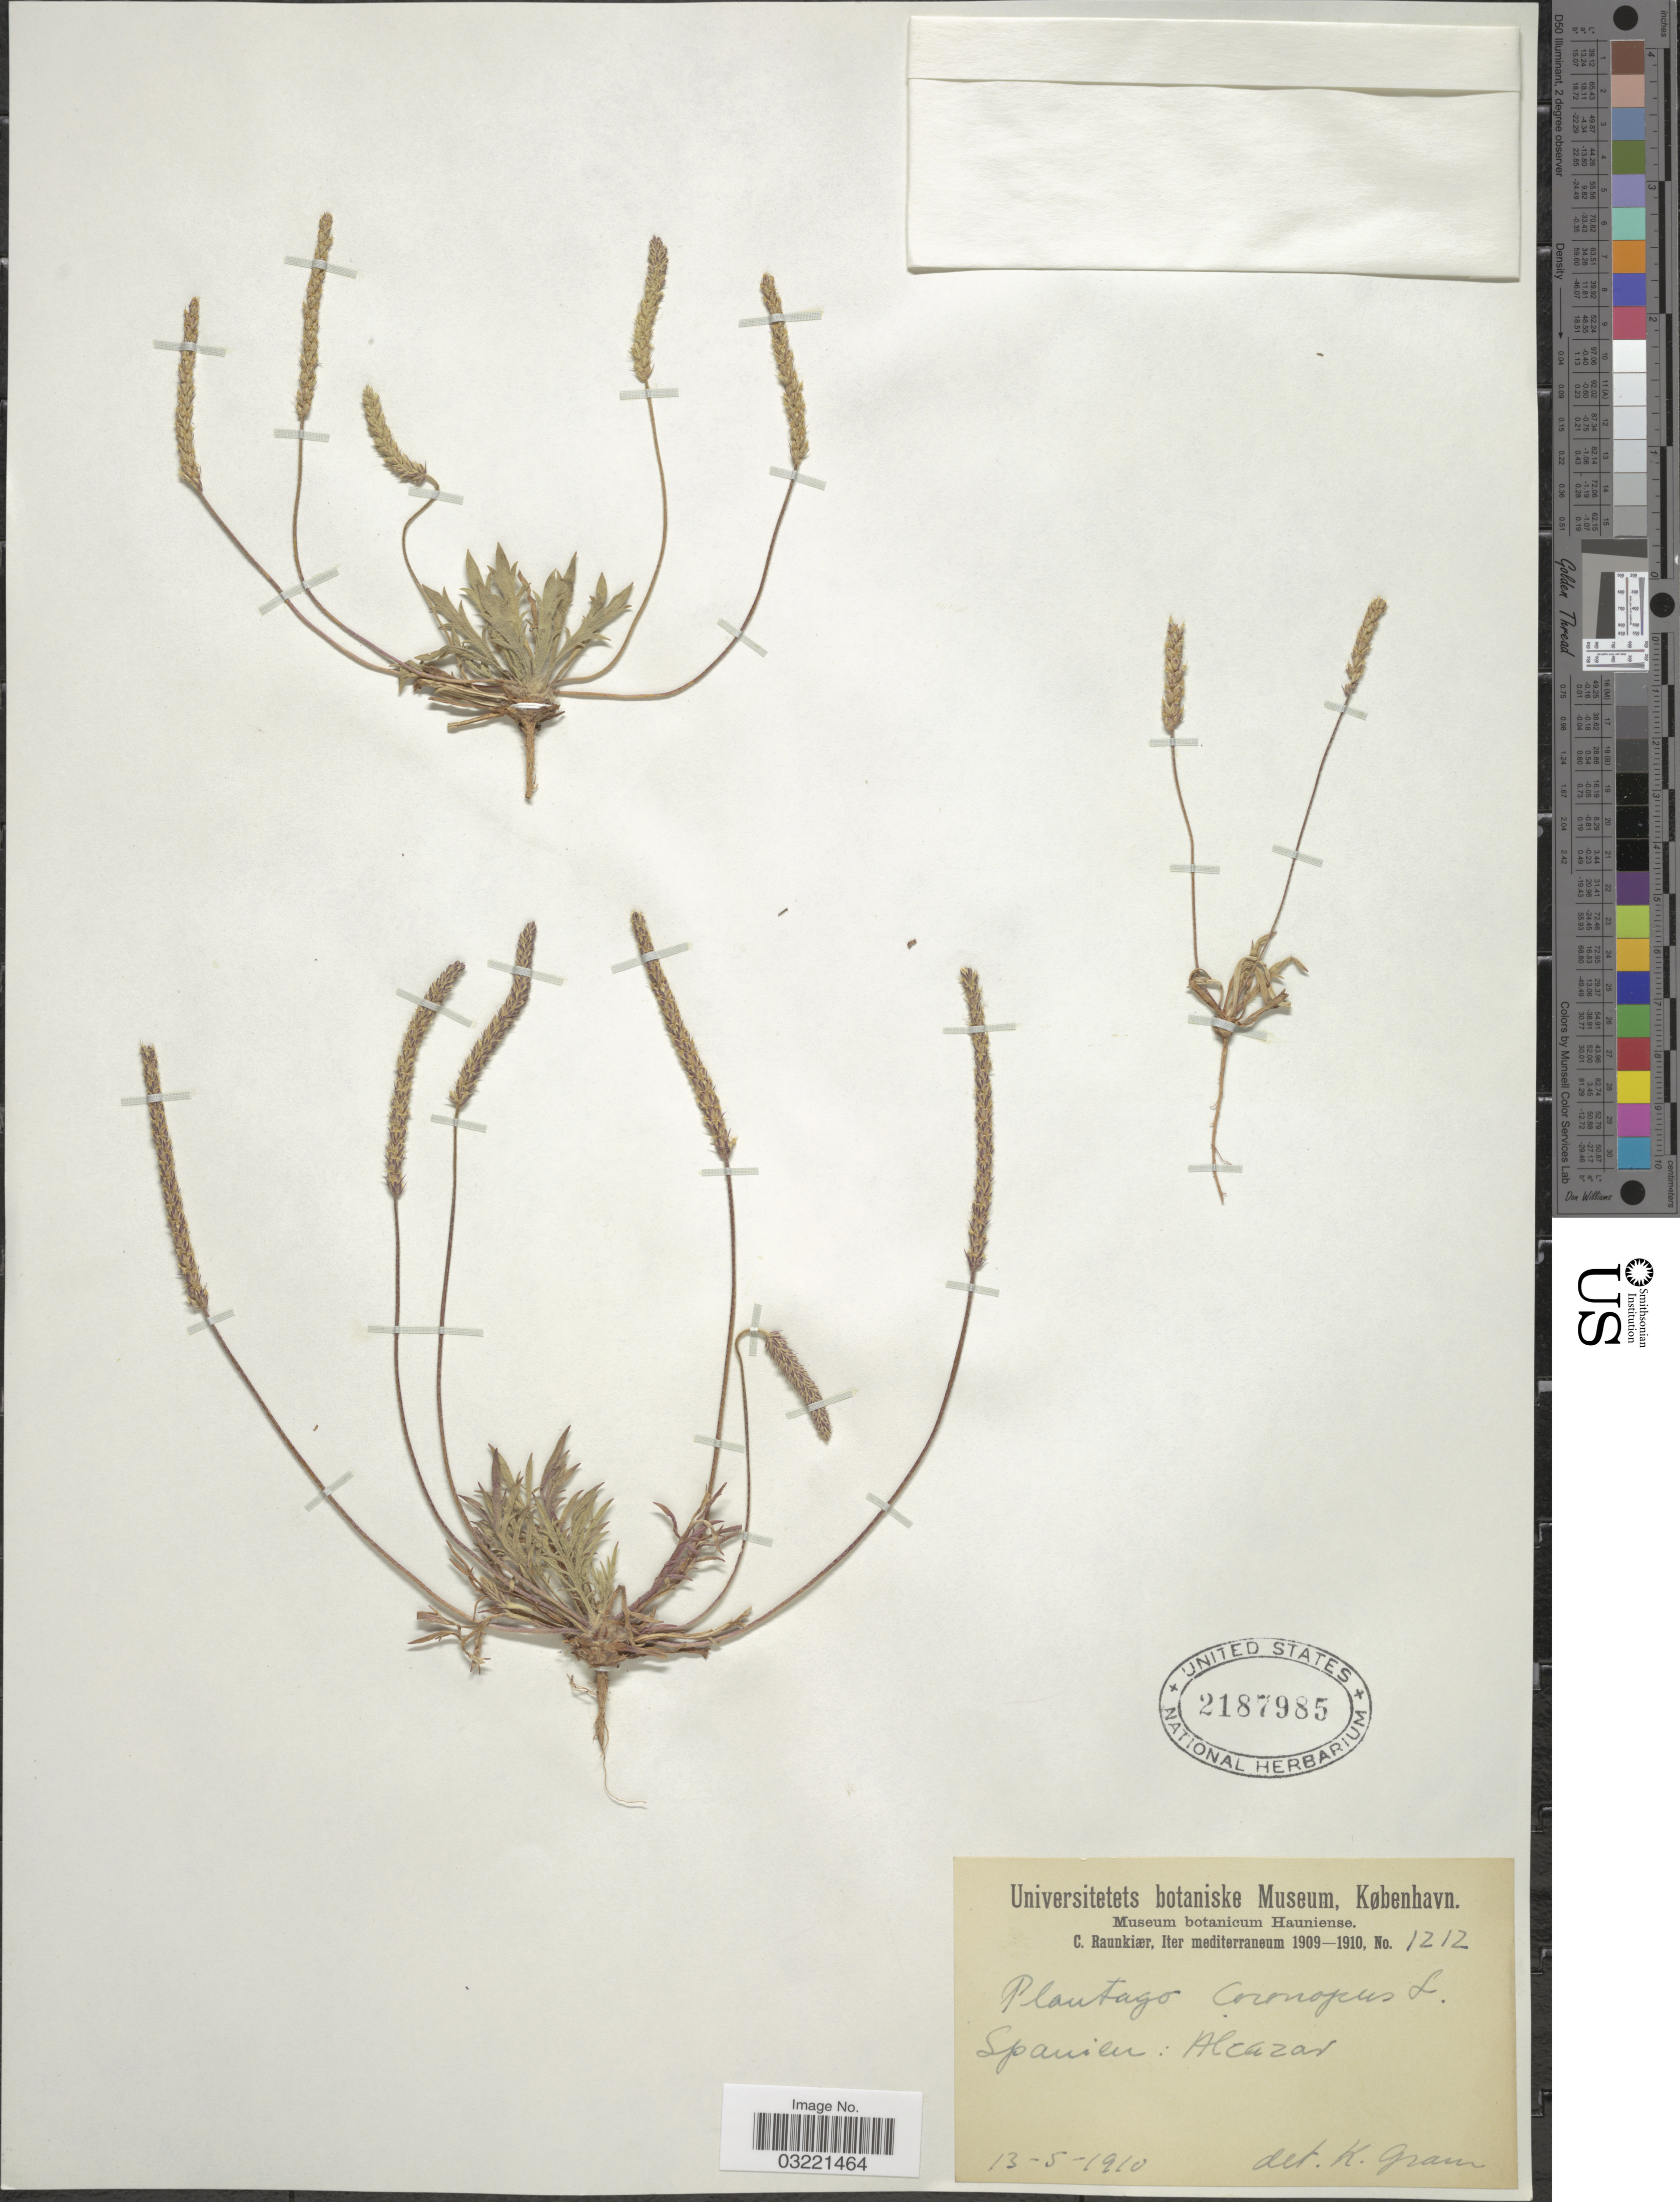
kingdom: Plantae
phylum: Tracheophyta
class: Magnoliopsida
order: Lamiales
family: Plantaginaceae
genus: Plantago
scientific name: Plantago coronopus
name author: L.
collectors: C. Raunkiær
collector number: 1212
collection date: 1910-05-13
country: Spain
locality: Spanien: Alcazar.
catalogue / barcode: US 2187985